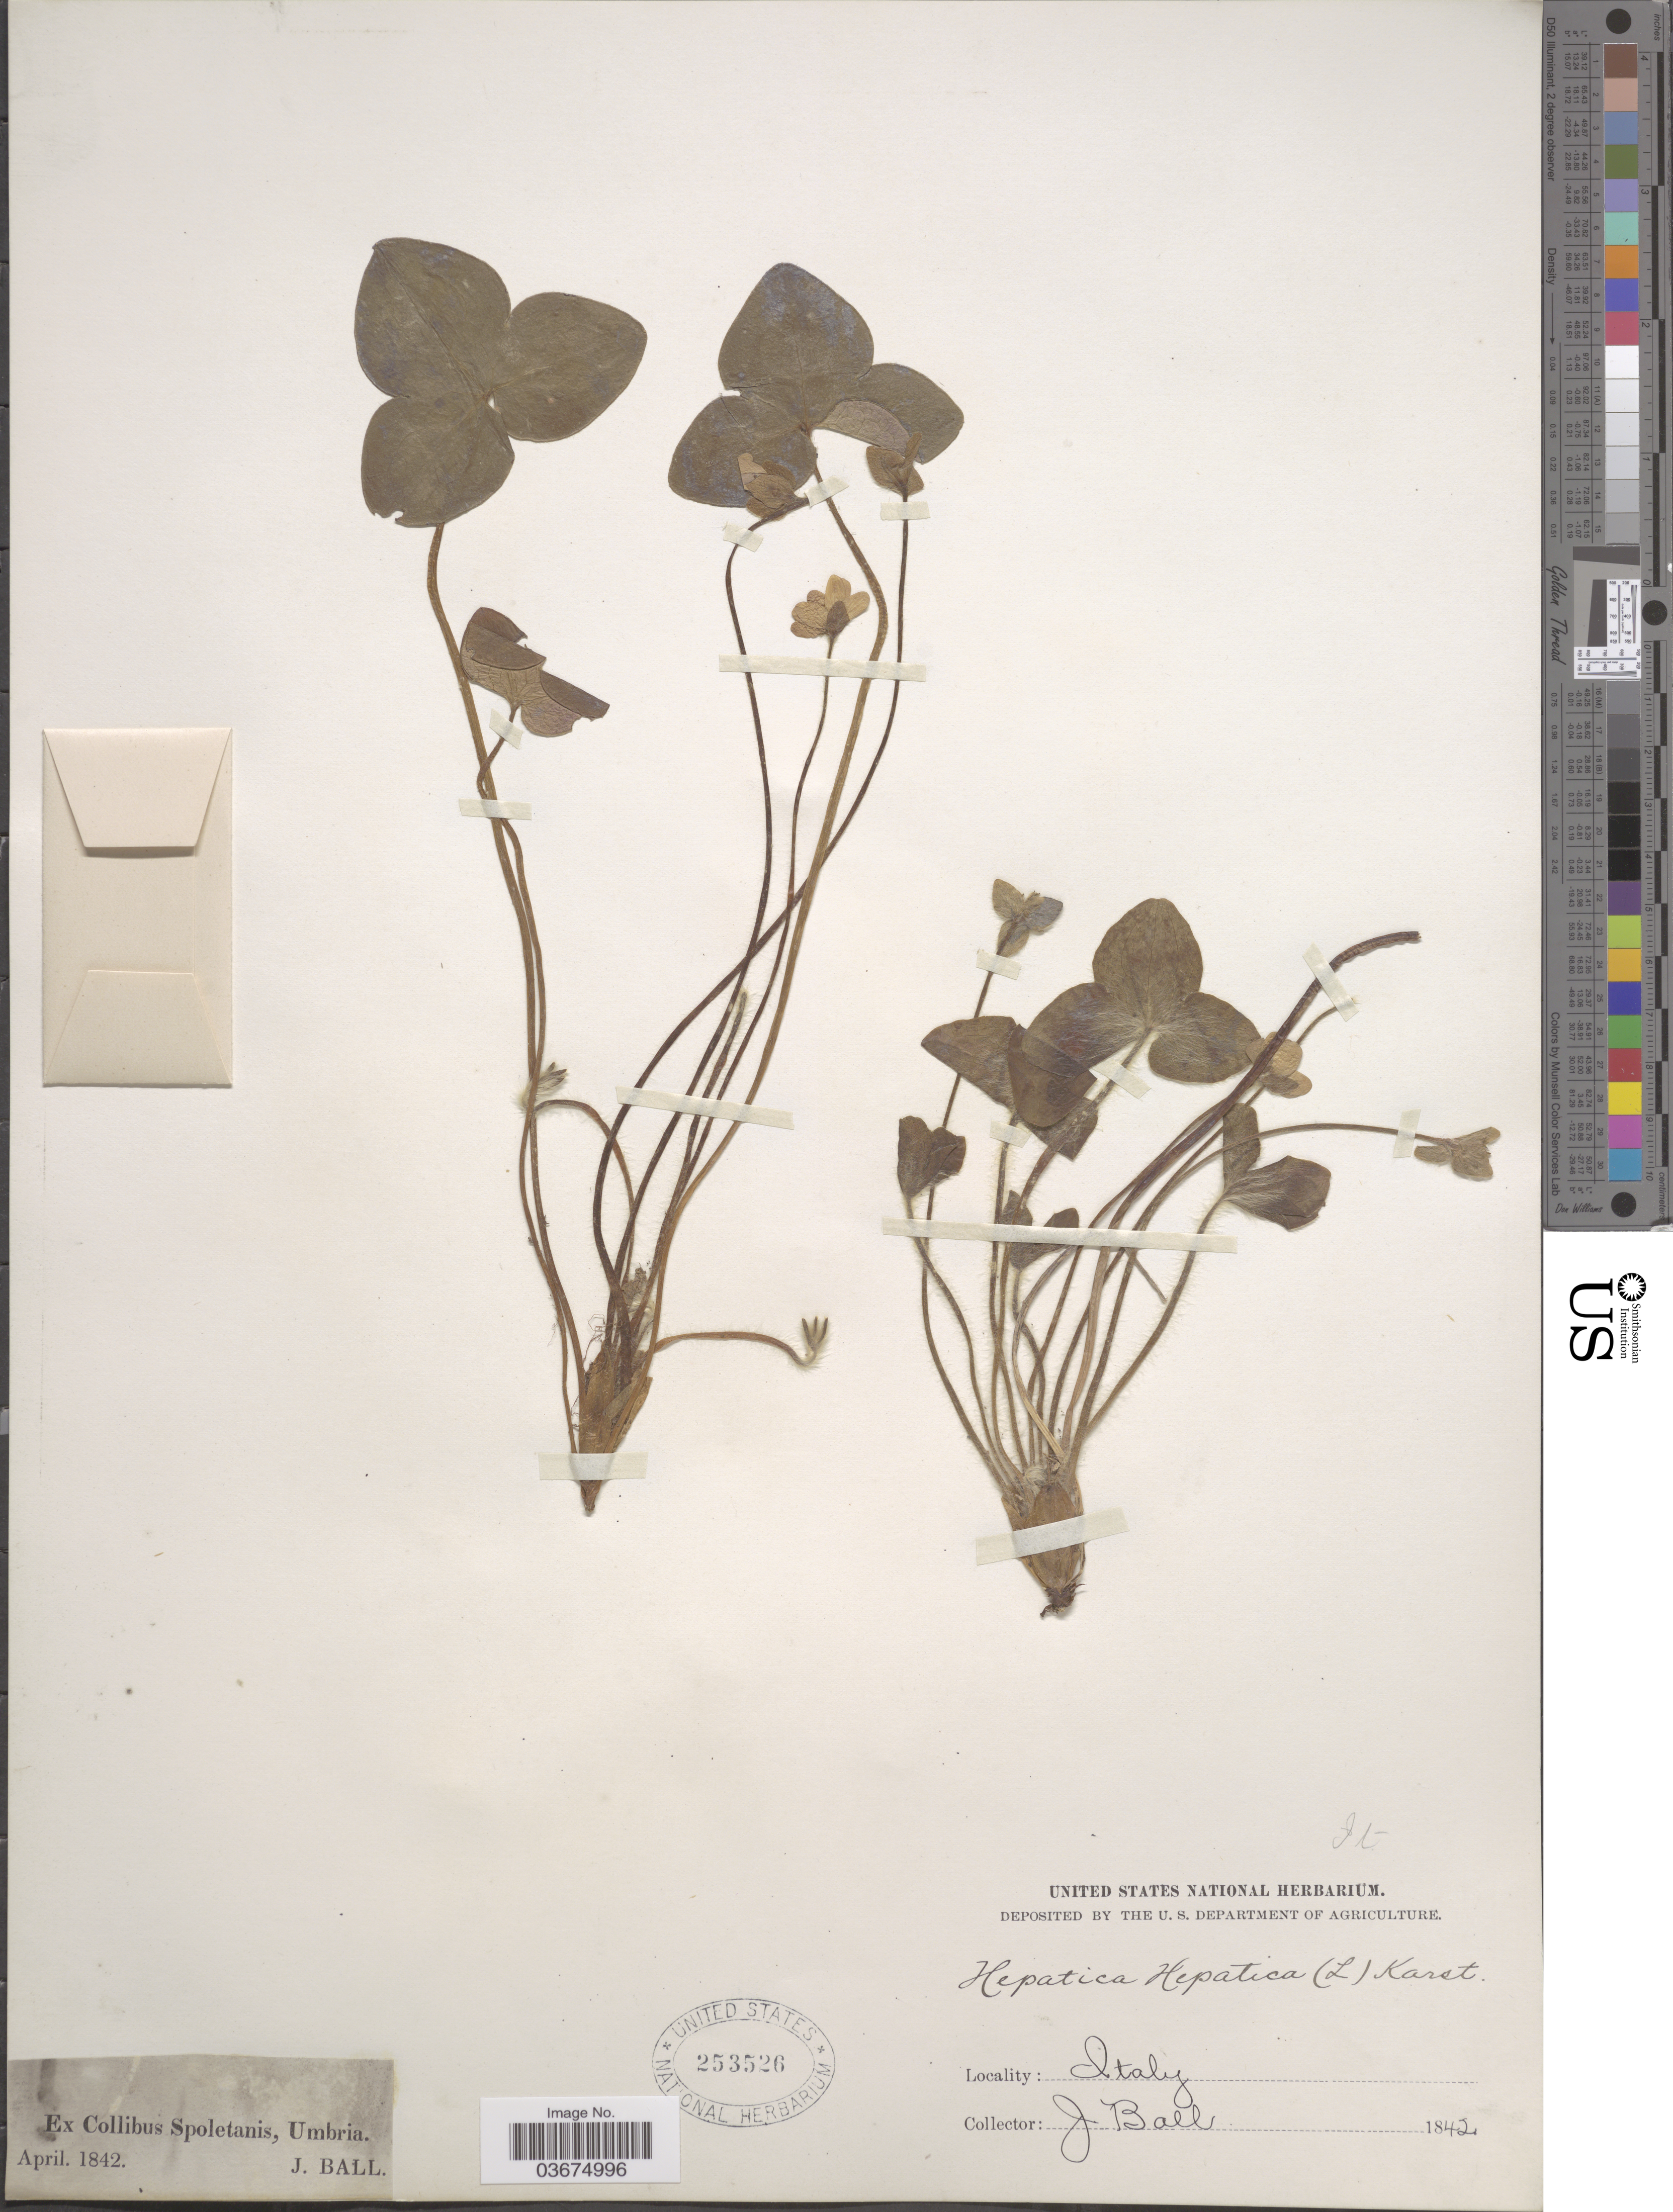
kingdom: Plantae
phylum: Tracheophyta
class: Magnoliopsida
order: Ranunculales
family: Ranunculaceae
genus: Hepatica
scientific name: Hepatica triloba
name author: Chaix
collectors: J. Ball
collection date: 1842-04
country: Italy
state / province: Umbria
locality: Ex Collibus Spoletanis, Umbria.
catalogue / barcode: US 253526